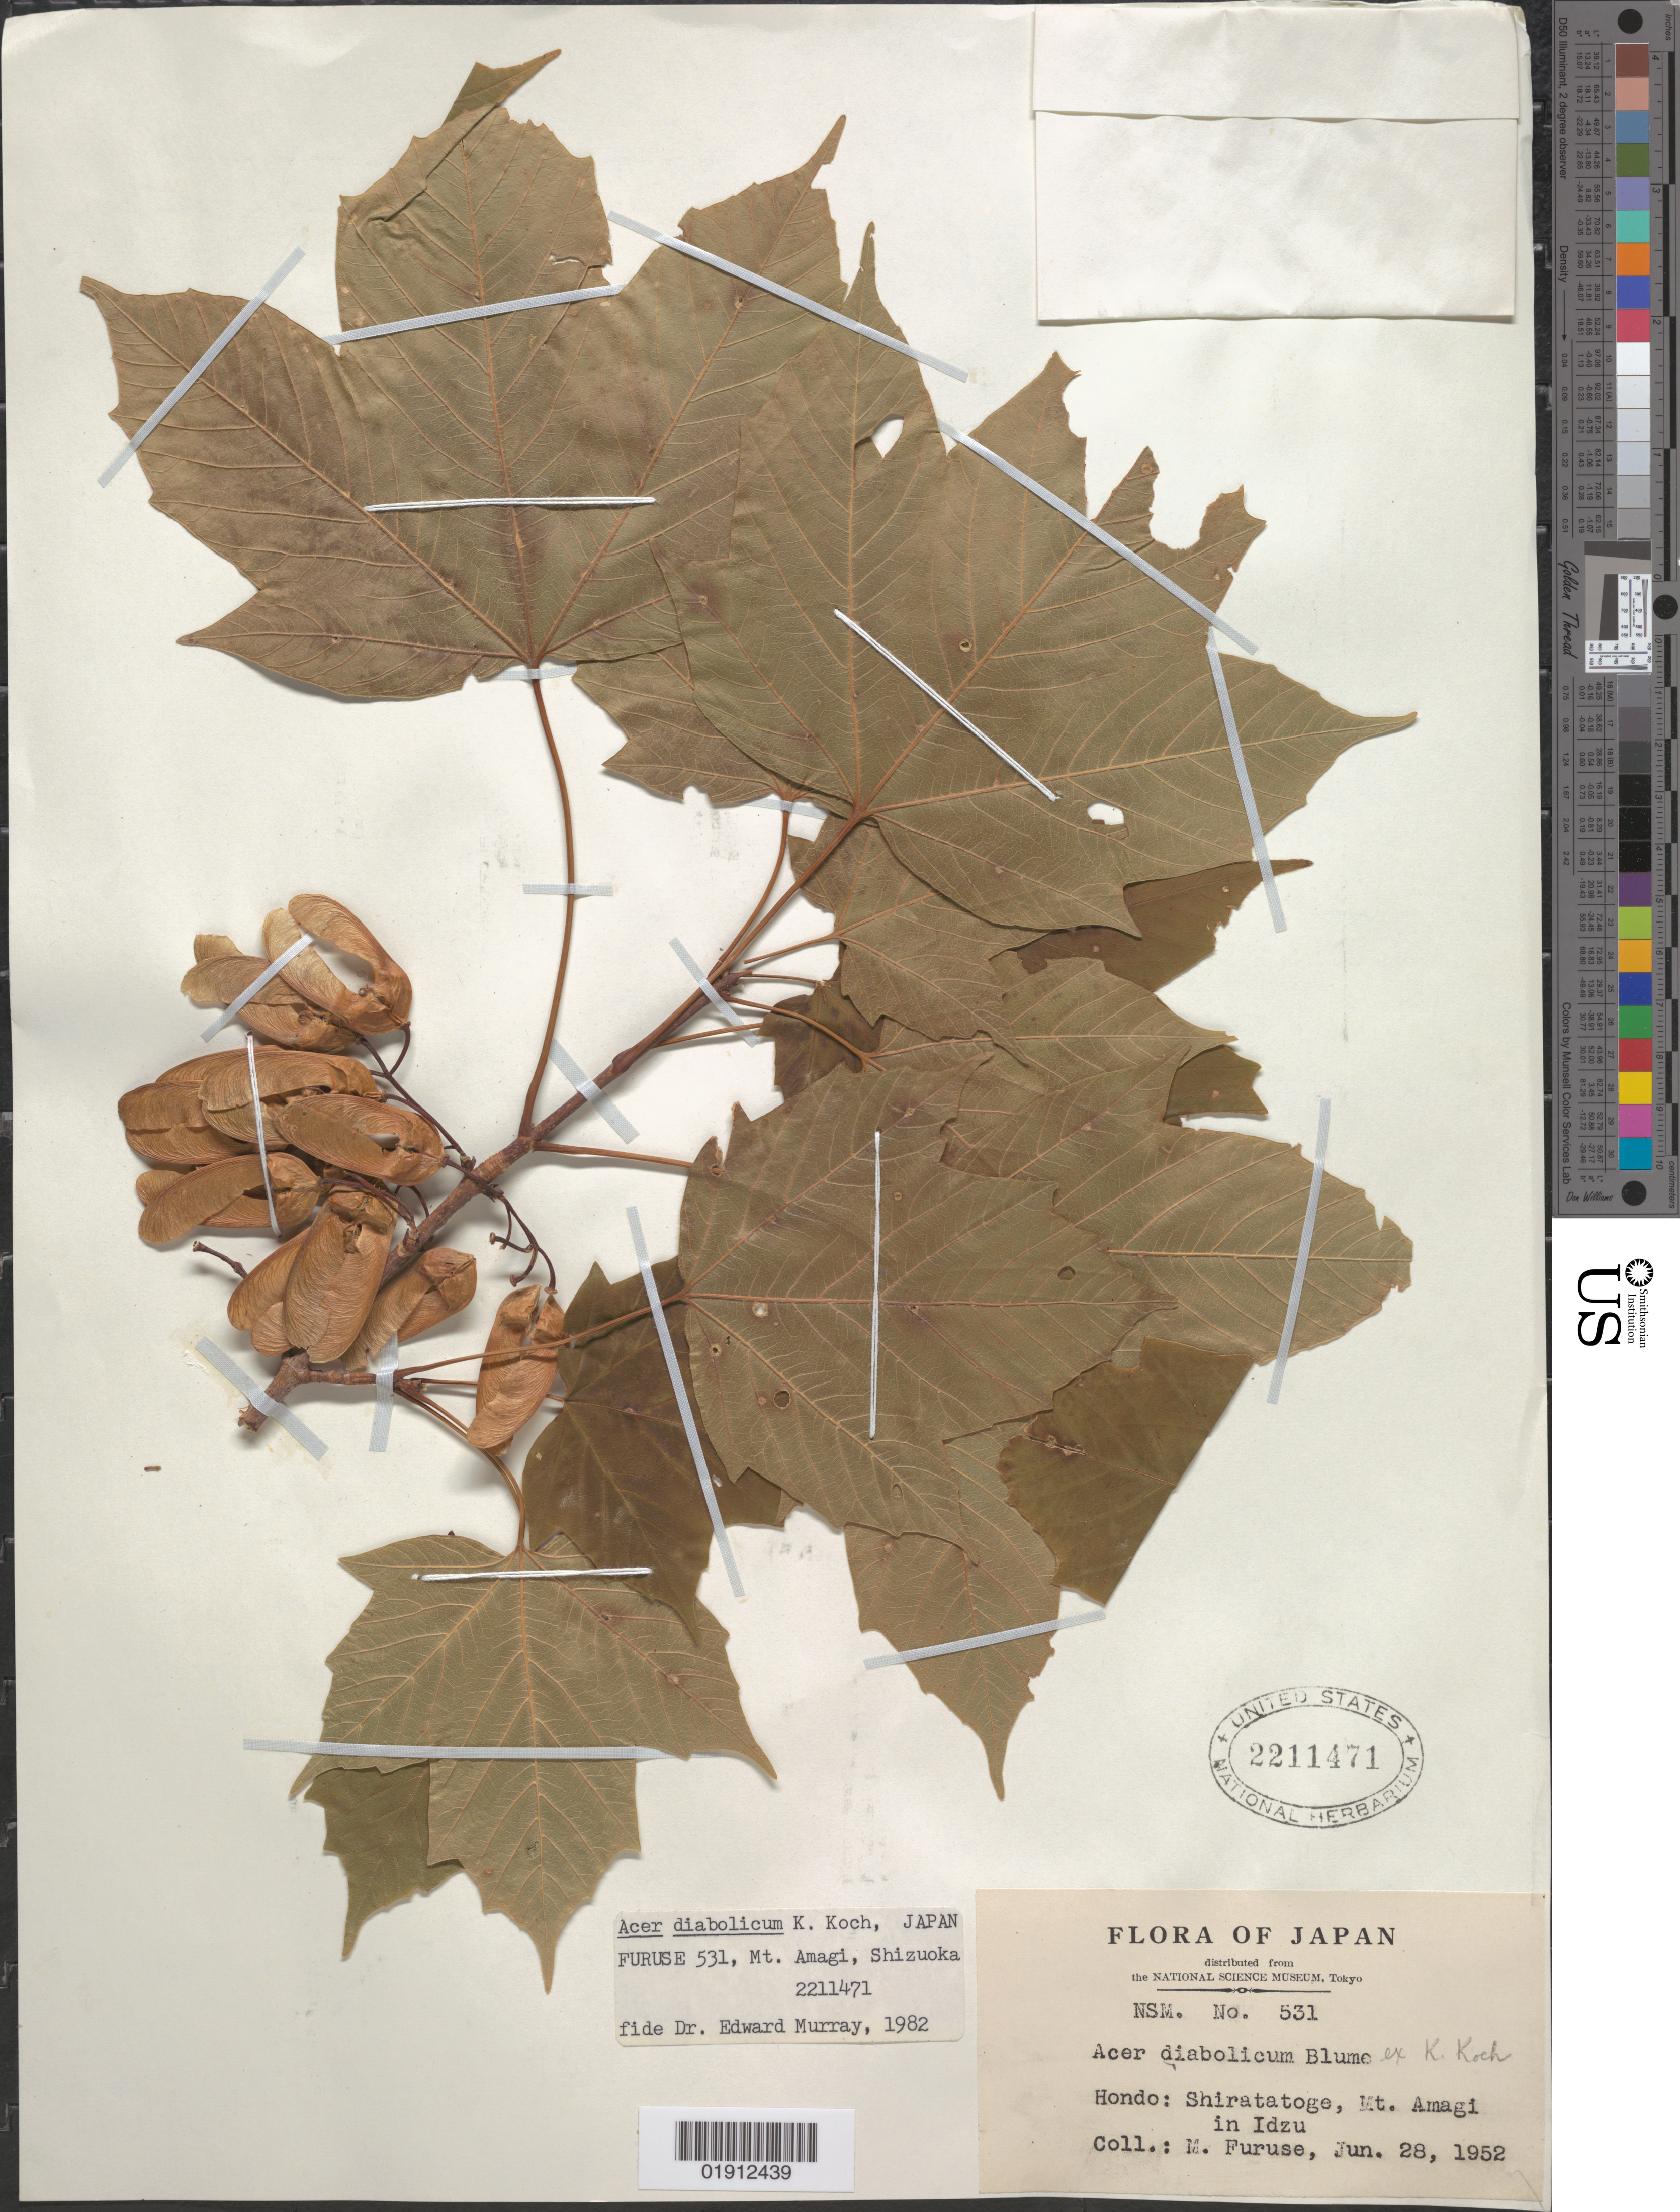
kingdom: Plantae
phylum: Tracheophyta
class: Magnoliopsida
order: Sapindales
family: Sapindaceae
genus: Acer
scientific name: Acer diabolicum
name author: Blume ex K. Koch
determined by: Murray, Edward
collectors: M. Furuse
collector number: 531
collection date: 1952-06-28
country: Japan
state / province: Sizuoka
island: Honshu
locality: Shiratatogue, Mt. Amagi in Idzu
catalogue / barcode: US 2211471